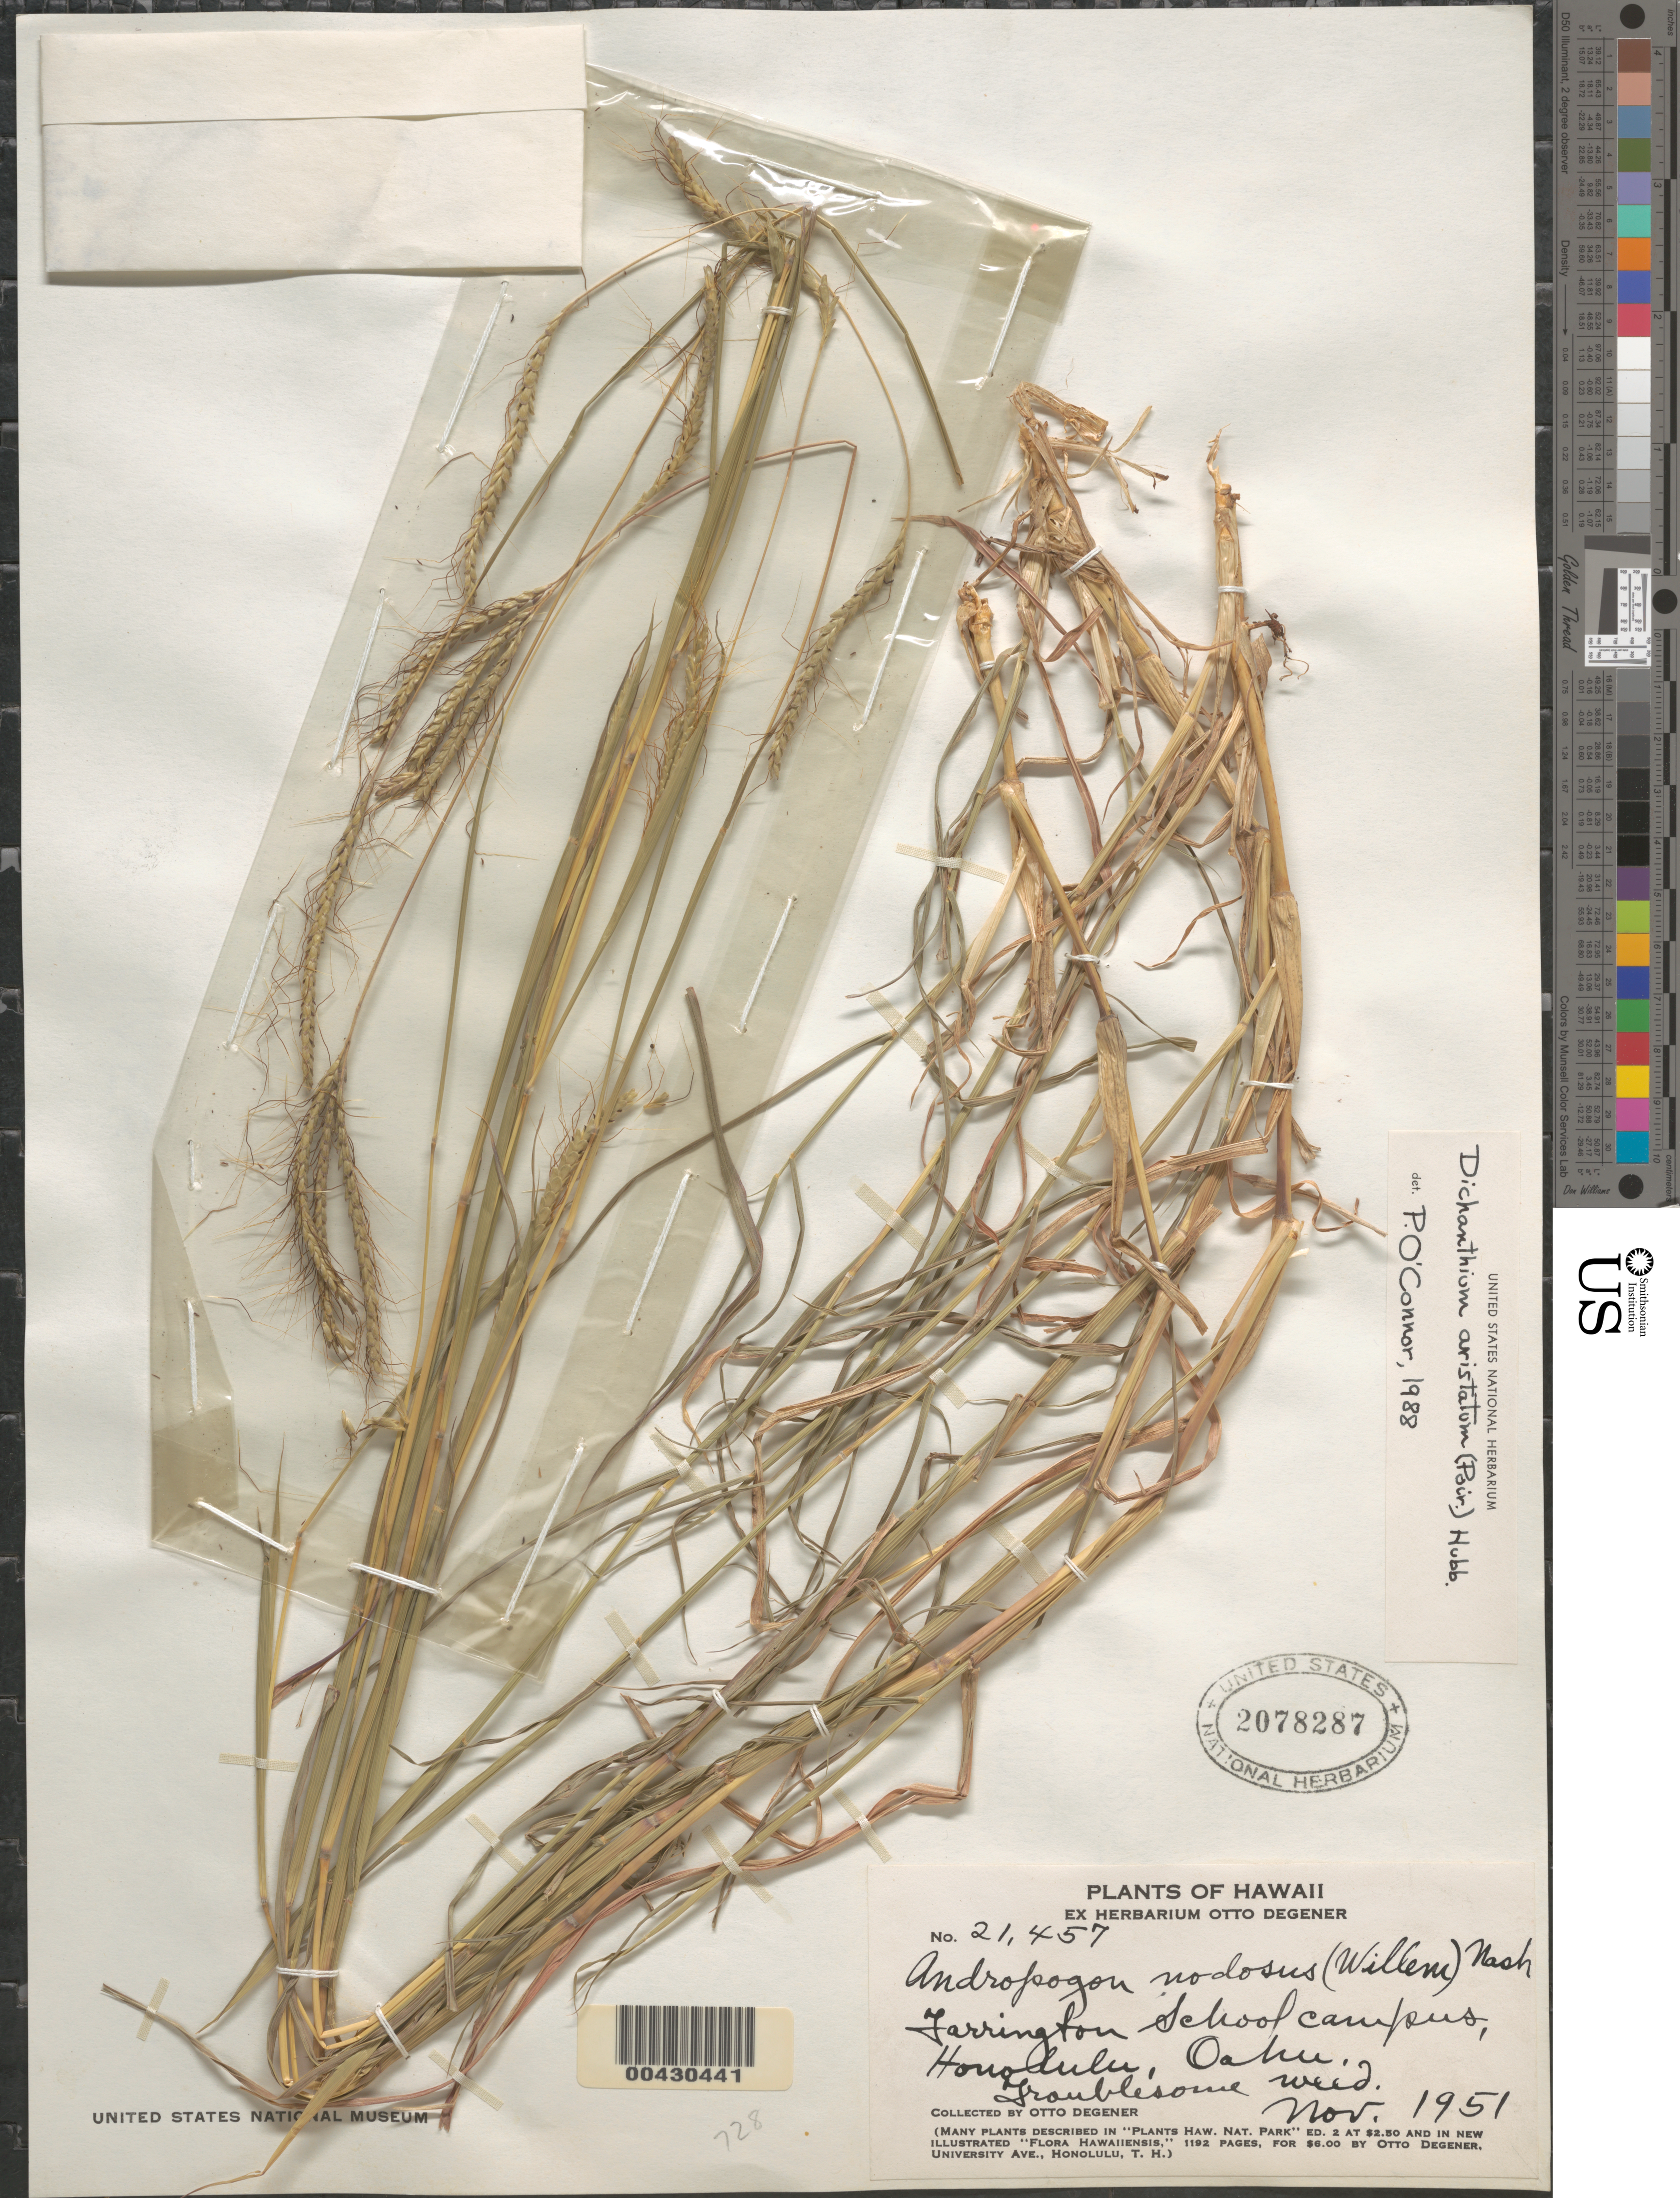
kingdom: Plantae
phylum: Tracheophyta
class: Liliopsida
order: Poales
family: Poaceae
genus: Dichanthium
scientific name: Dichanthium aristatum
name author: (Poir.) C.E. Hubb.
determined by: O'Connor, P.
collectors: O. Degener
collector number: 21457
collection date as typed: Nov 1951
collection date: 1951-11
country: United States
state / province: Hawaii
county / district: Honolulu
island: Oahu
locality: Farrington School campus, Honolulu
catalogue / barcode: US 2078287